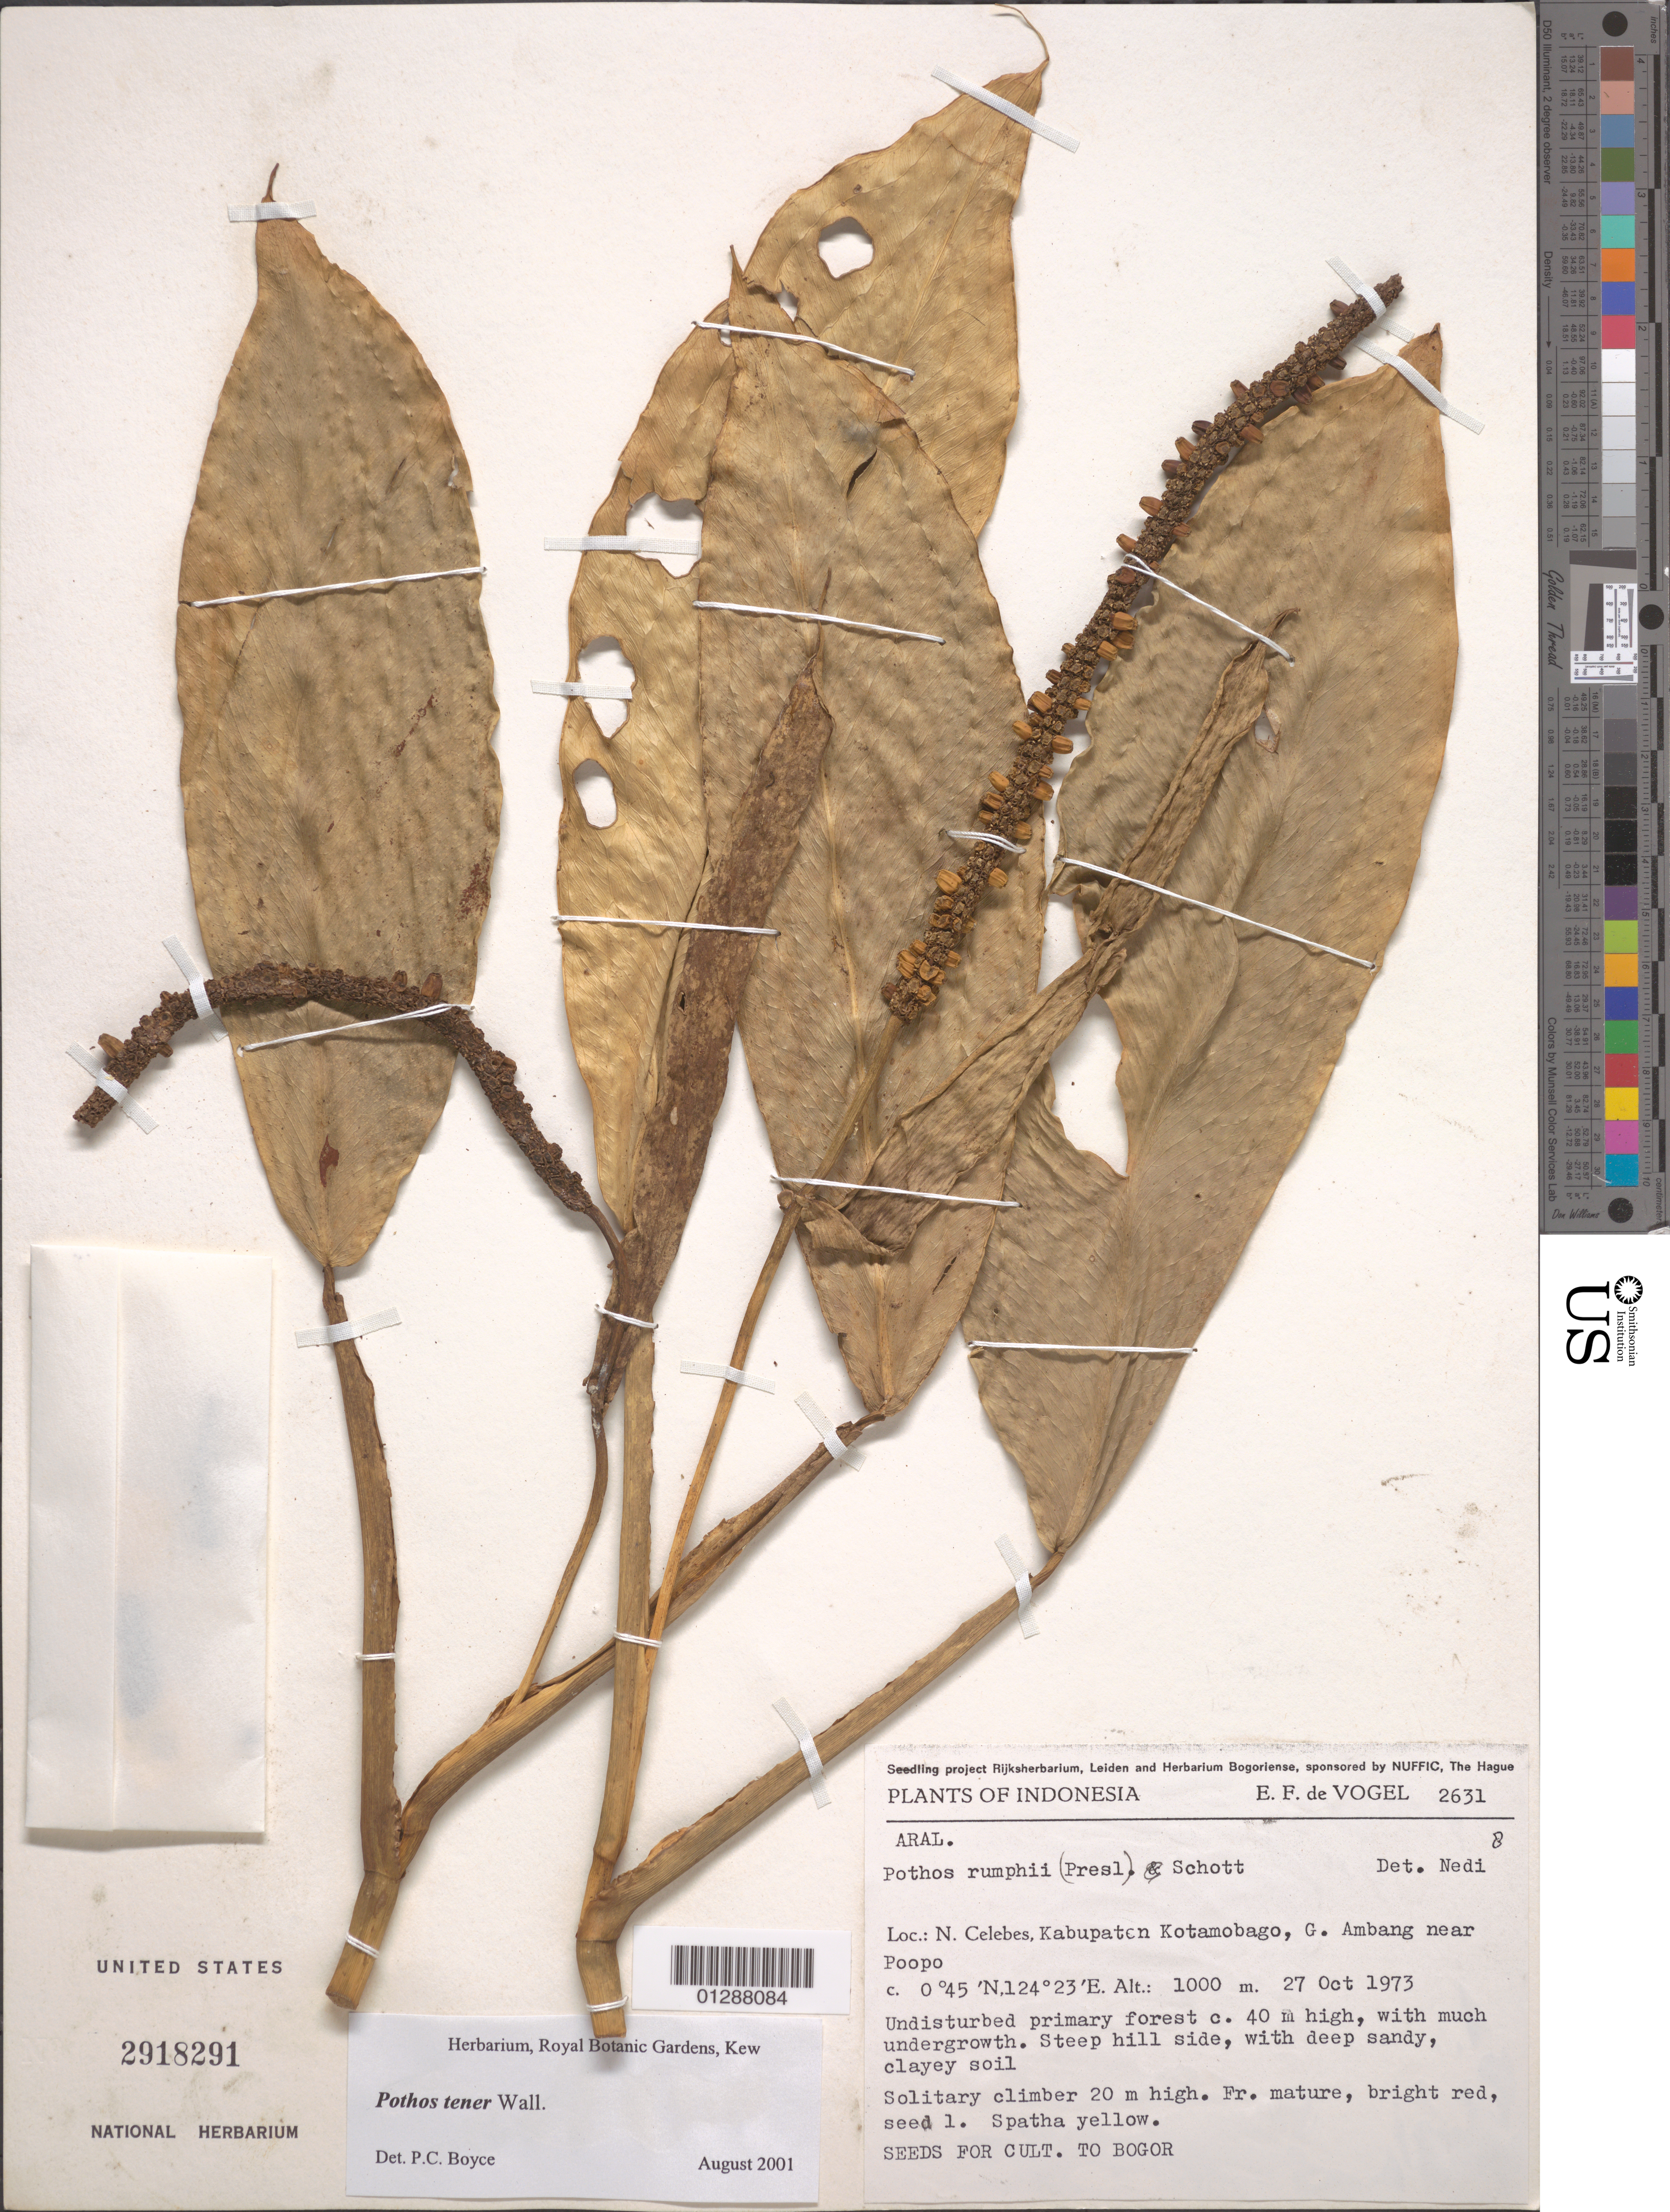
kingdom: Plantae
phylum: Tracheophyta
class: Liliopsida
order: Alismatales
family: Araceae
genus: Pothos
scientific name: Pothos tener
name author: Wall.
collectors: E. F. de Vogel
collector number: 2631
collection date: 1973-10-27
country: Indonesia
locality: N. Celebes, Kabupaten Kotamobago, G. Ambang near Poopo. Steep hill side.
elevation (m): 1000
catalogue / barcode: US 2918291